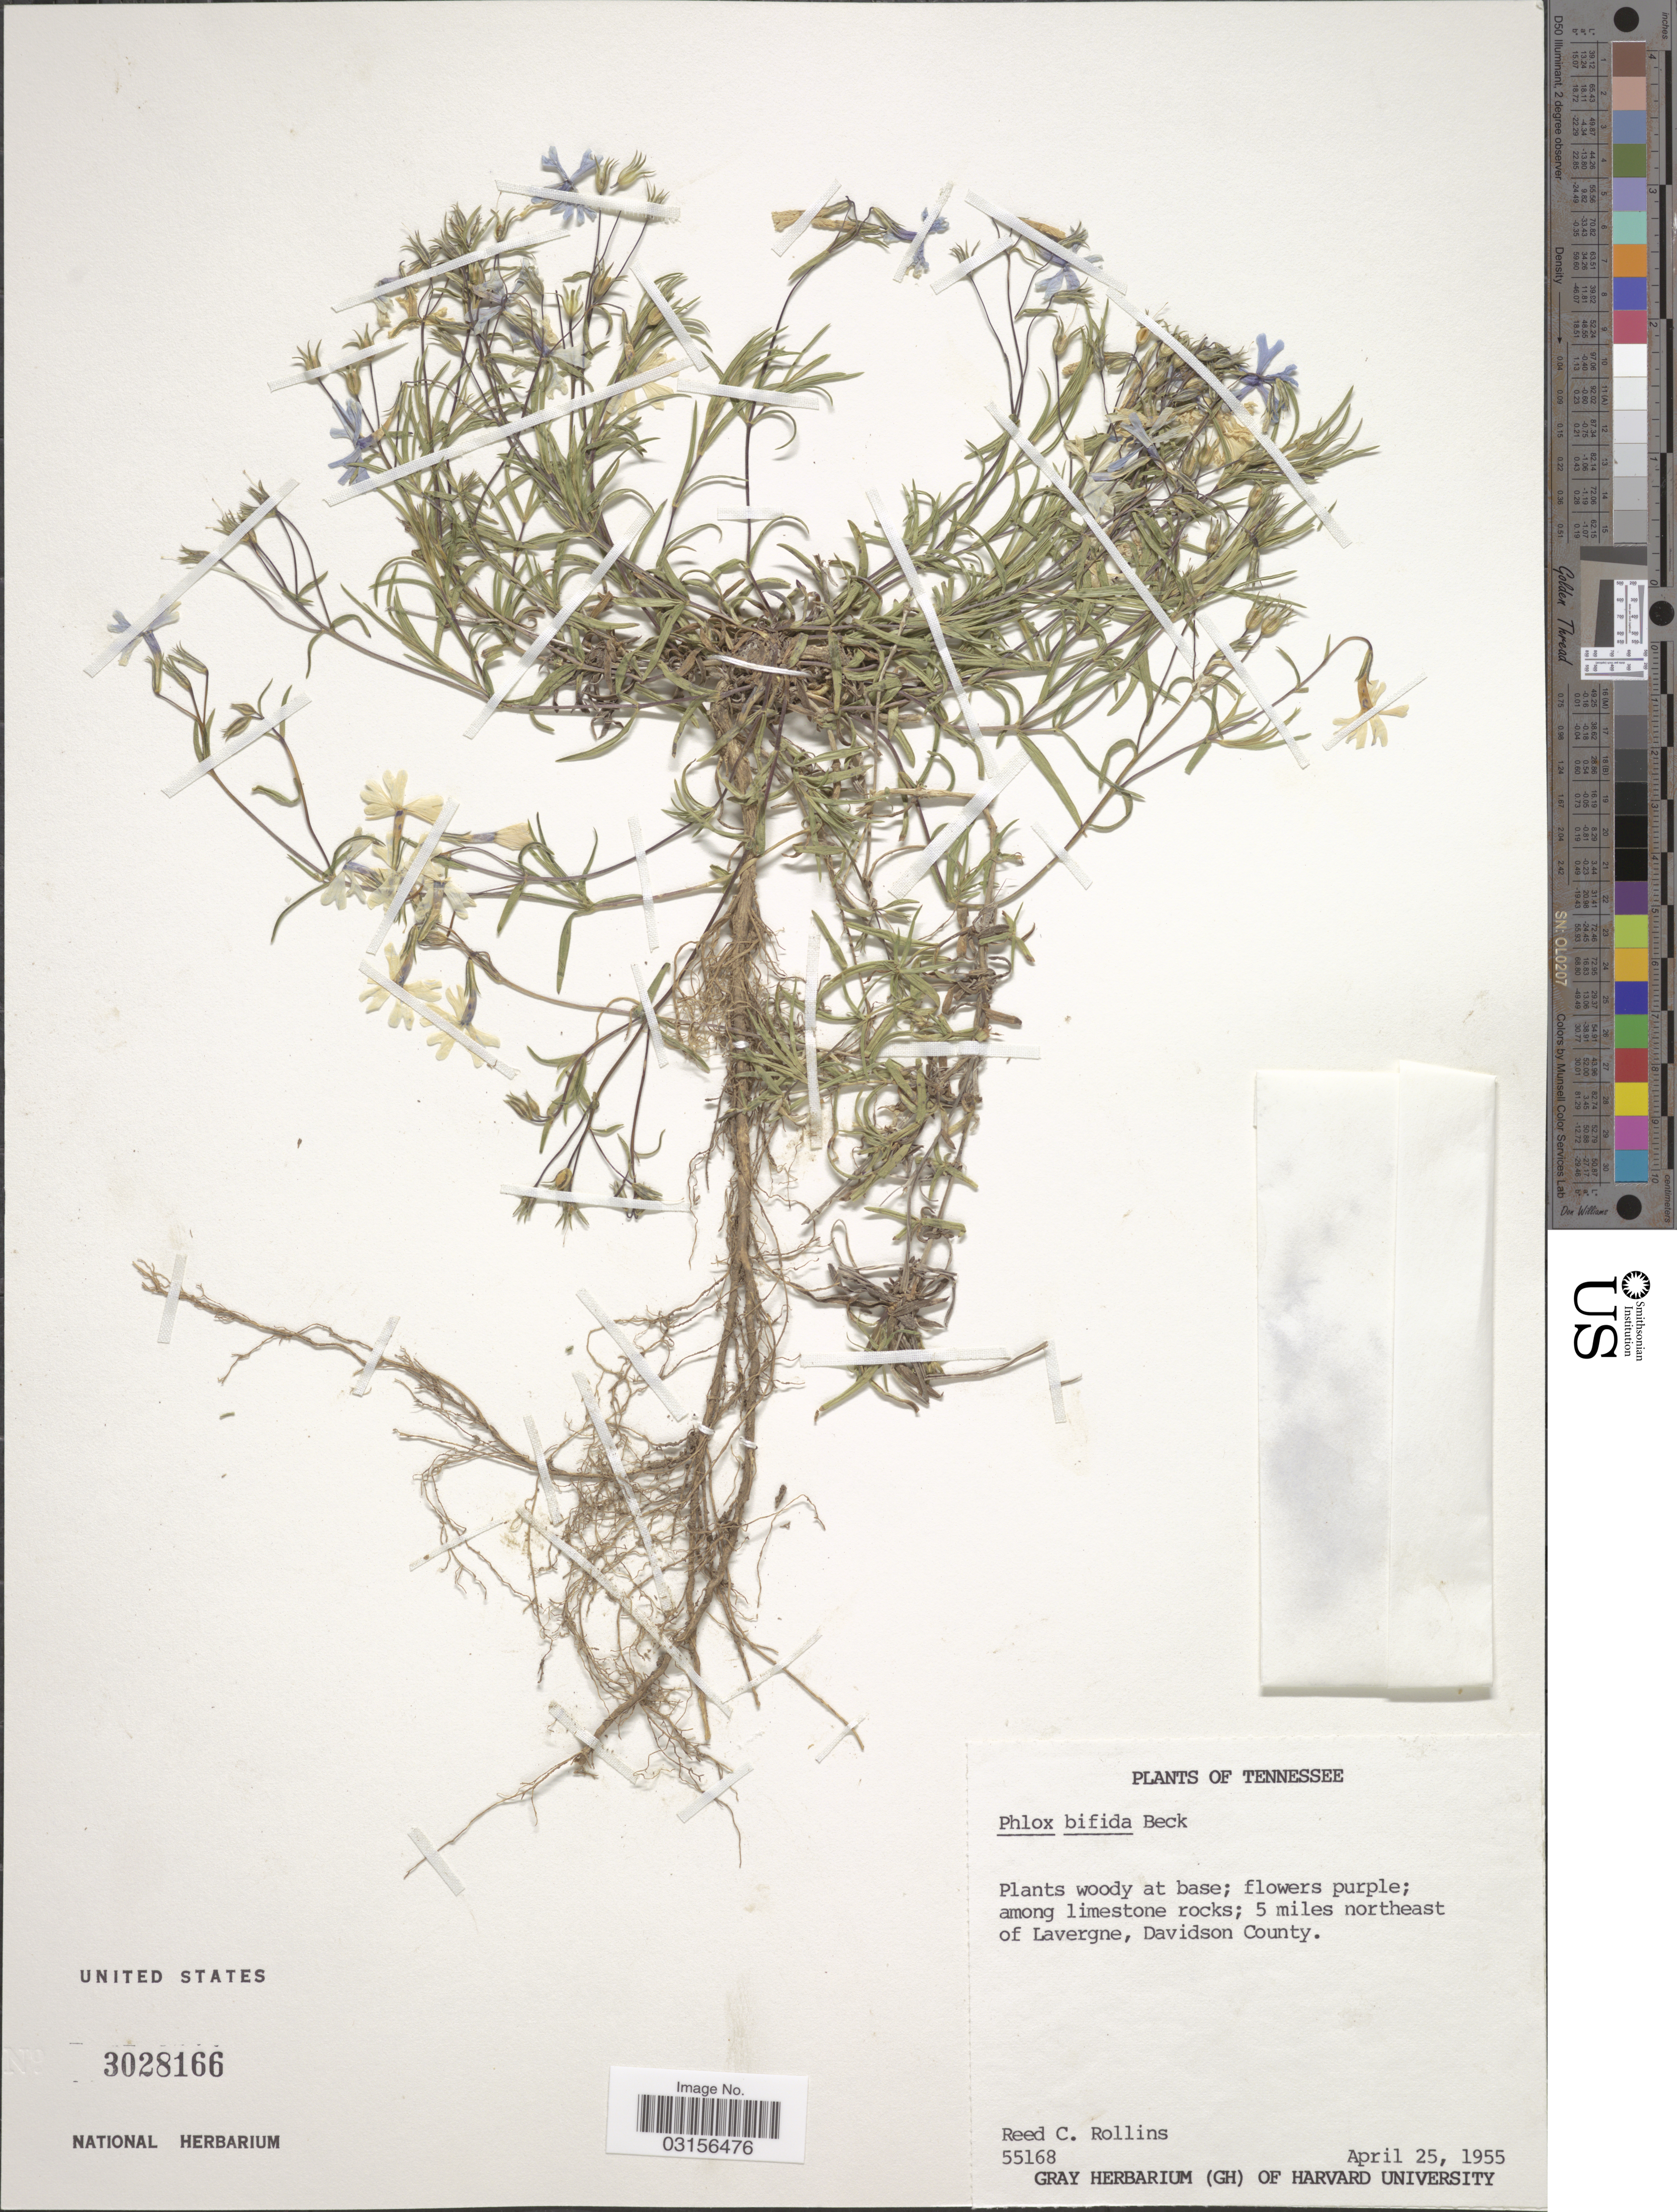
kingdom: Plantae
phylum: Tracheophyta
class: Magnoliopsida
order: Ericales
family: Polemoniaceae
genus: Phlox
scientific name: Phlox bifida subsp. stellaria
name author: (A. Gray) Wherry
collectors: R. C. Rollins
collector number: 55168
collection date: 1955-04-25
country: United States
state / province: Tennessee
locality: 5 miles northeast of Lavergne, Davidson County.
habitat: among limestone rocks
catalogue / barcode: US 3028166